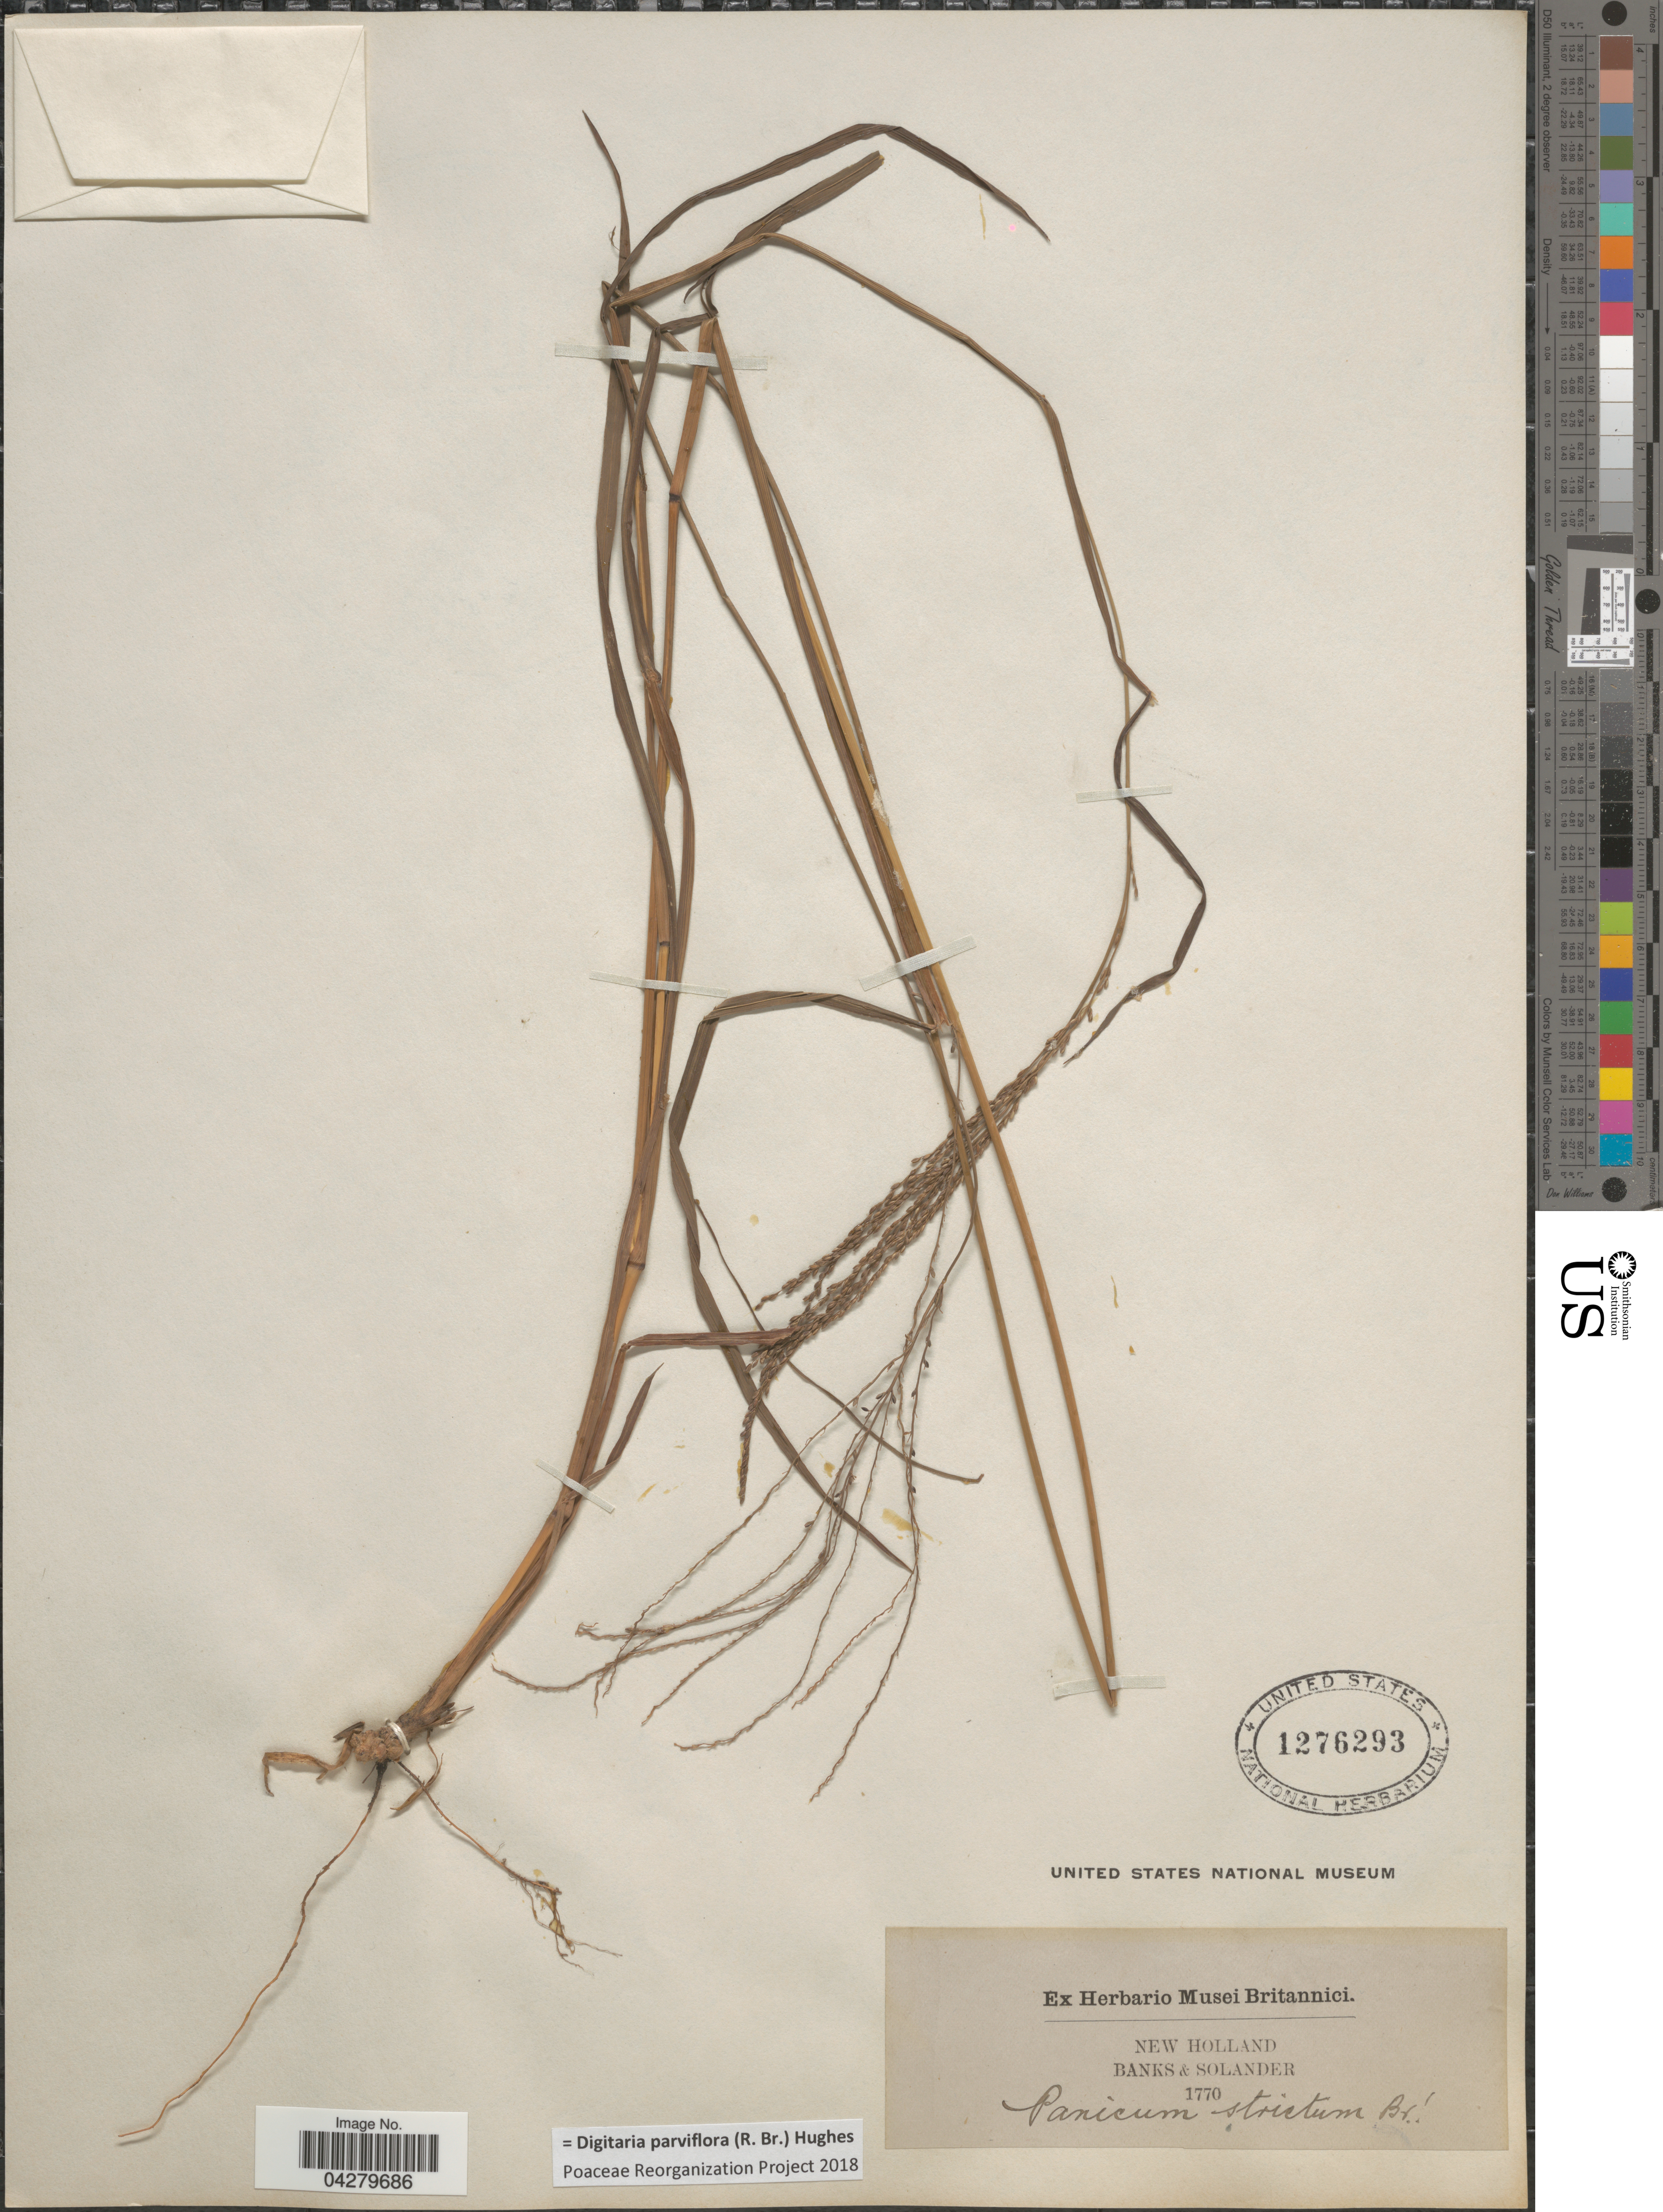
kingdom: Plantae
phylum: Tracheophyta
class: Liliopsida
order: Poales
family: Poaceae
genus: Digitaria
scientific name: Digitaria parviflora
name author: (R. Br.) Hughes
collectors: -- Banks & -- Solander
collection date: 1770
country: Australia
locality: New Holland.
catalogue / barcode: US 1276293